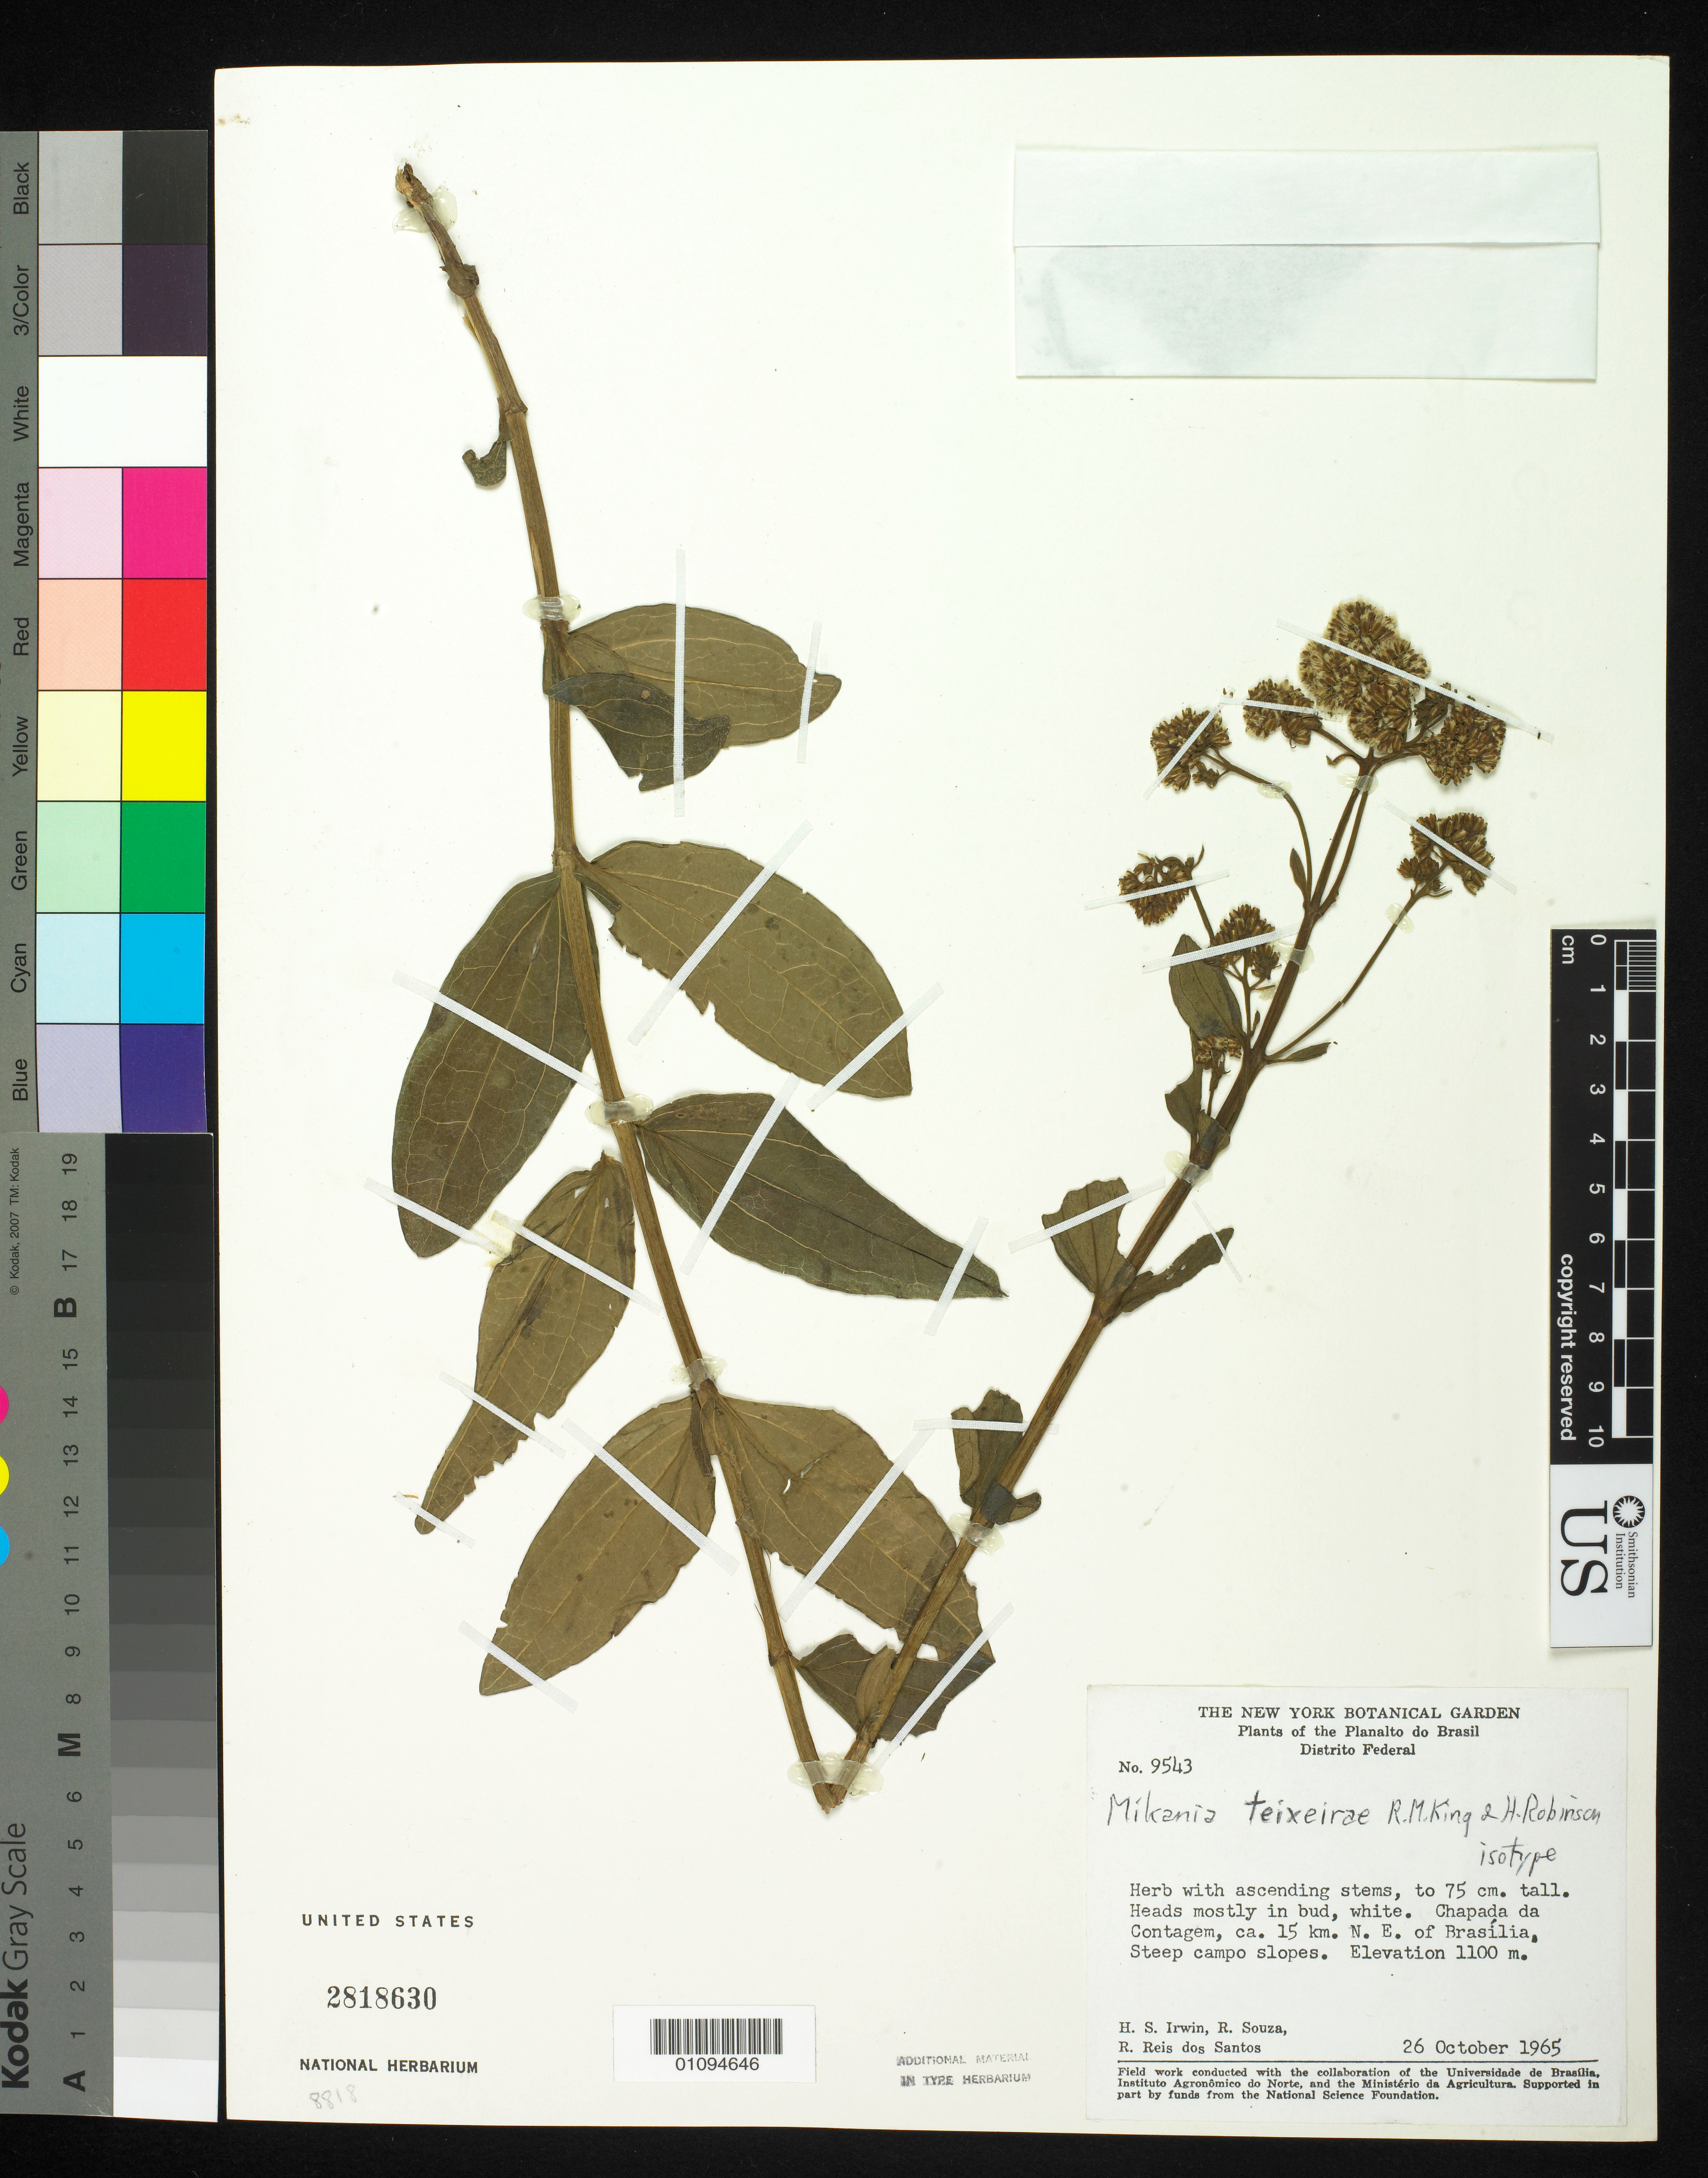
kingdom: Plantae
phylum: Tracheophyta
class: Magnoliopsida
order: Asterales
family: Asteraceae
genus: Mikania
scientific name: Mikania teixeirae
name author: R.M. King & H. Rob.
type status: Isotype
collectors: H. Irwin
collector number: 9543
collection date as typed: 26 Oct 1965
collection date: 1965-10-26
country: Brazil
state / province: Distrito Federal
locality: Chapada do Contagem NE of Brasilia.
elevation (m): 1000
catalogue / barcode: US 2818630